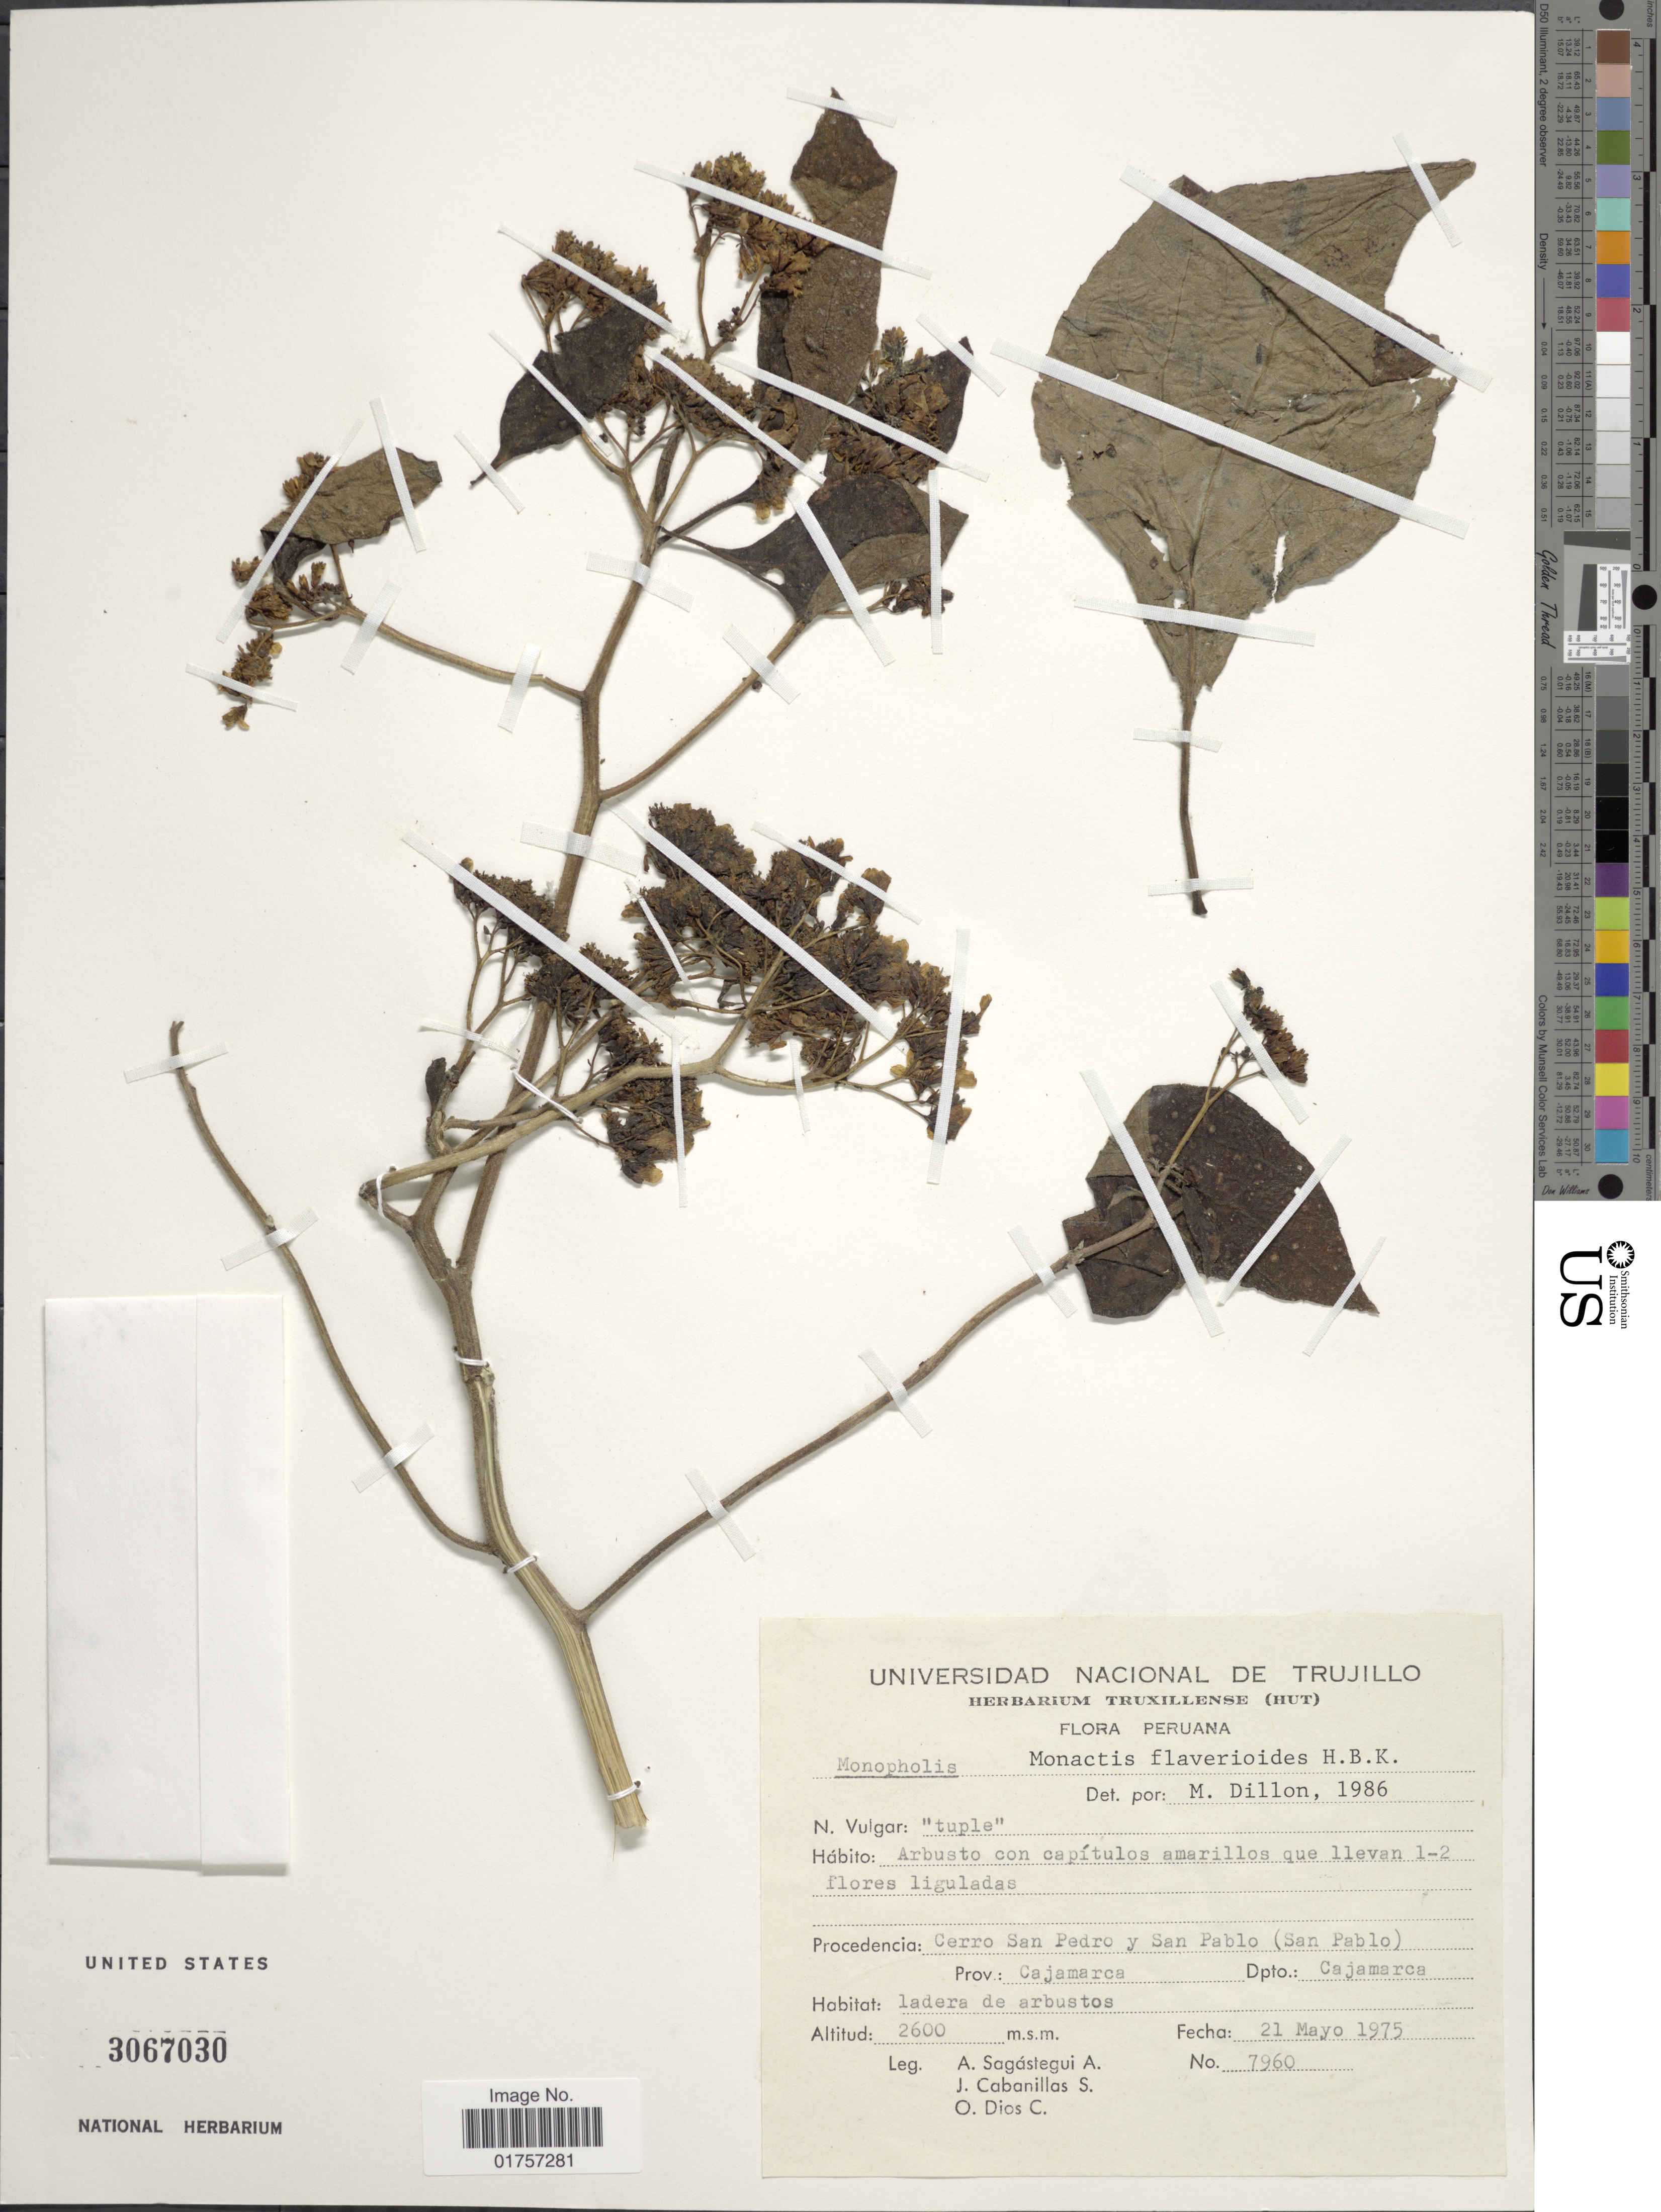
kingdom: Plantae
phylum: Tracheophyta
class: Magnoliopsida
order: Asterales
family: Asteraceae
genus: Monactis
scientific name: Monactis flaverioides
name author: Humb.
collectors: A. Sagástegui A., J. Cabanillas S. & O. Dios C.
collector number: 7960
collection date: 1975-05-21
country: Peru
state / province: Cajamarca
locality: Procedencia: Cerro San Pedro y San Pablo (San Pablo). Prov.: Cajamarca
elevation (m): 2600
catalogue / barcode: US 3067030